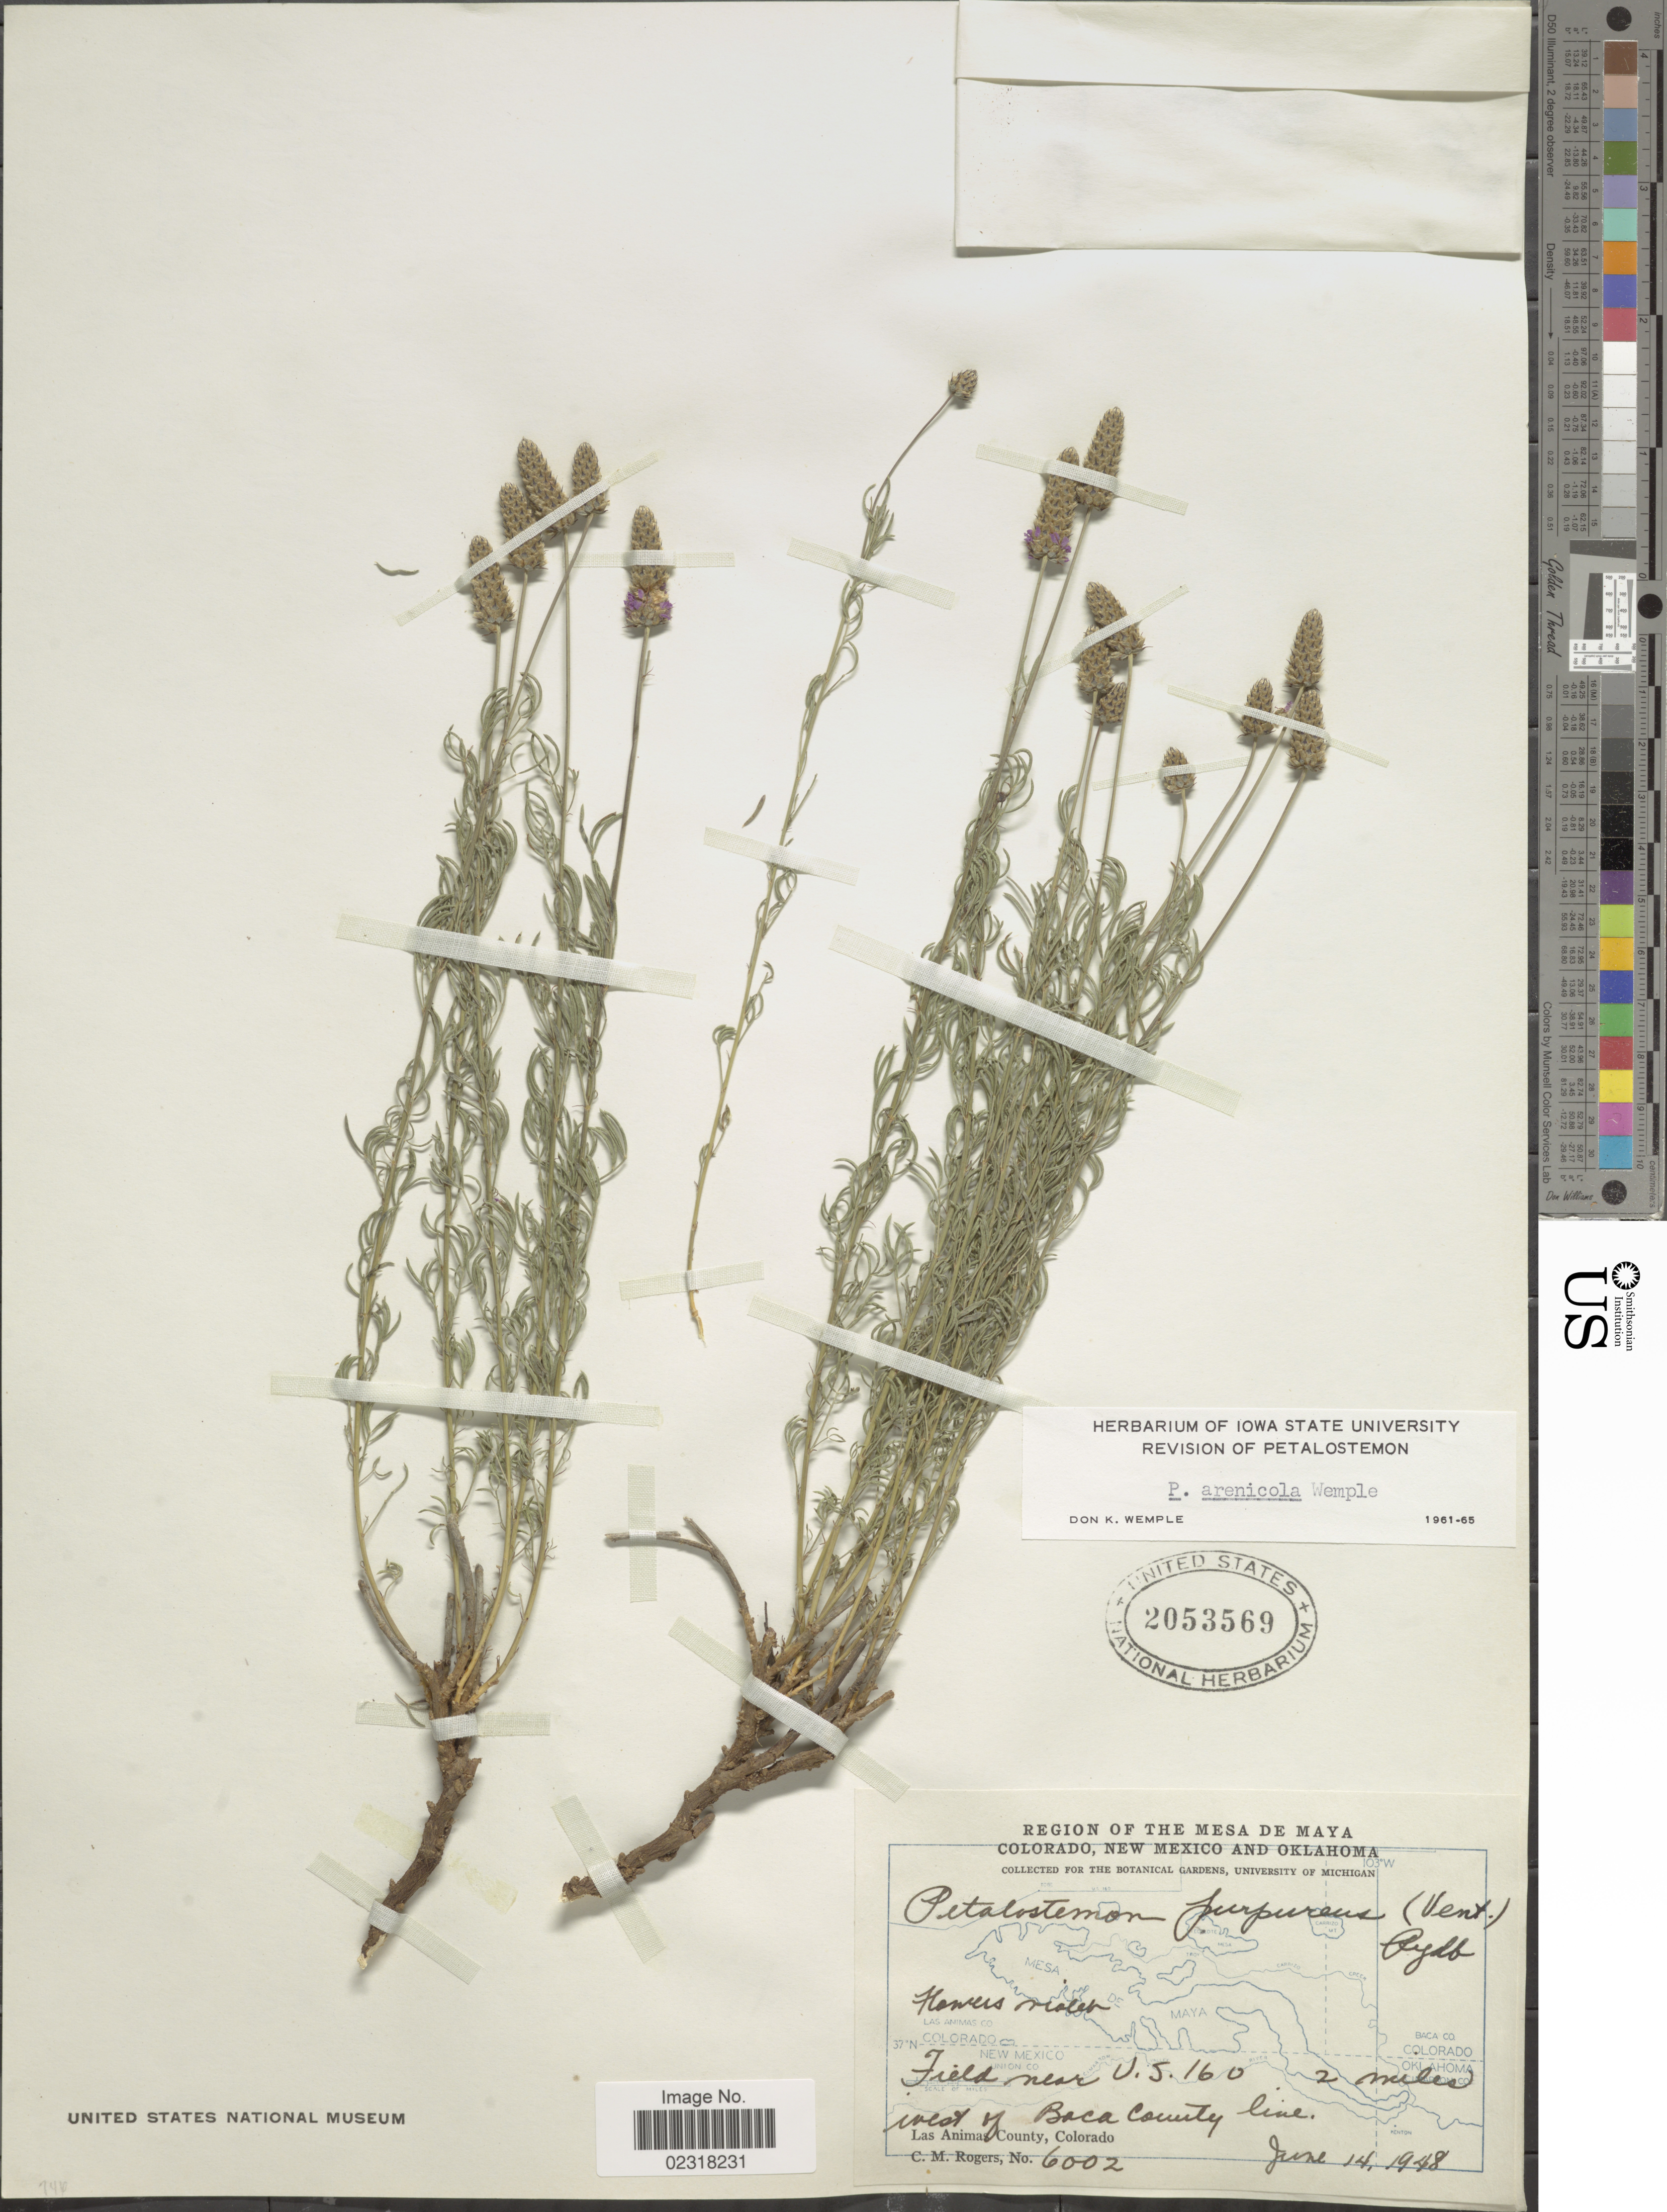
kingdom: Plantae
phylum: Tracheophyta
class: Magnoliopsida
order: Fabales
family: Fabaceae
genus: Dalea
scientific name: Dalea purpurea var. arenicola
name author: (Wemple) Barneby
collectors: C. M. Rogers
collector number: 6002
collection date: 1948-06-14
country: United States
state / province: Colorado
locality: Region of the Mesa De Maya Colorado, New Mexico and Oklahoma, Fields near U.S. 160. 2 miles west of Baca County line, Las Animas County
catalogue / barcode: US 2053569